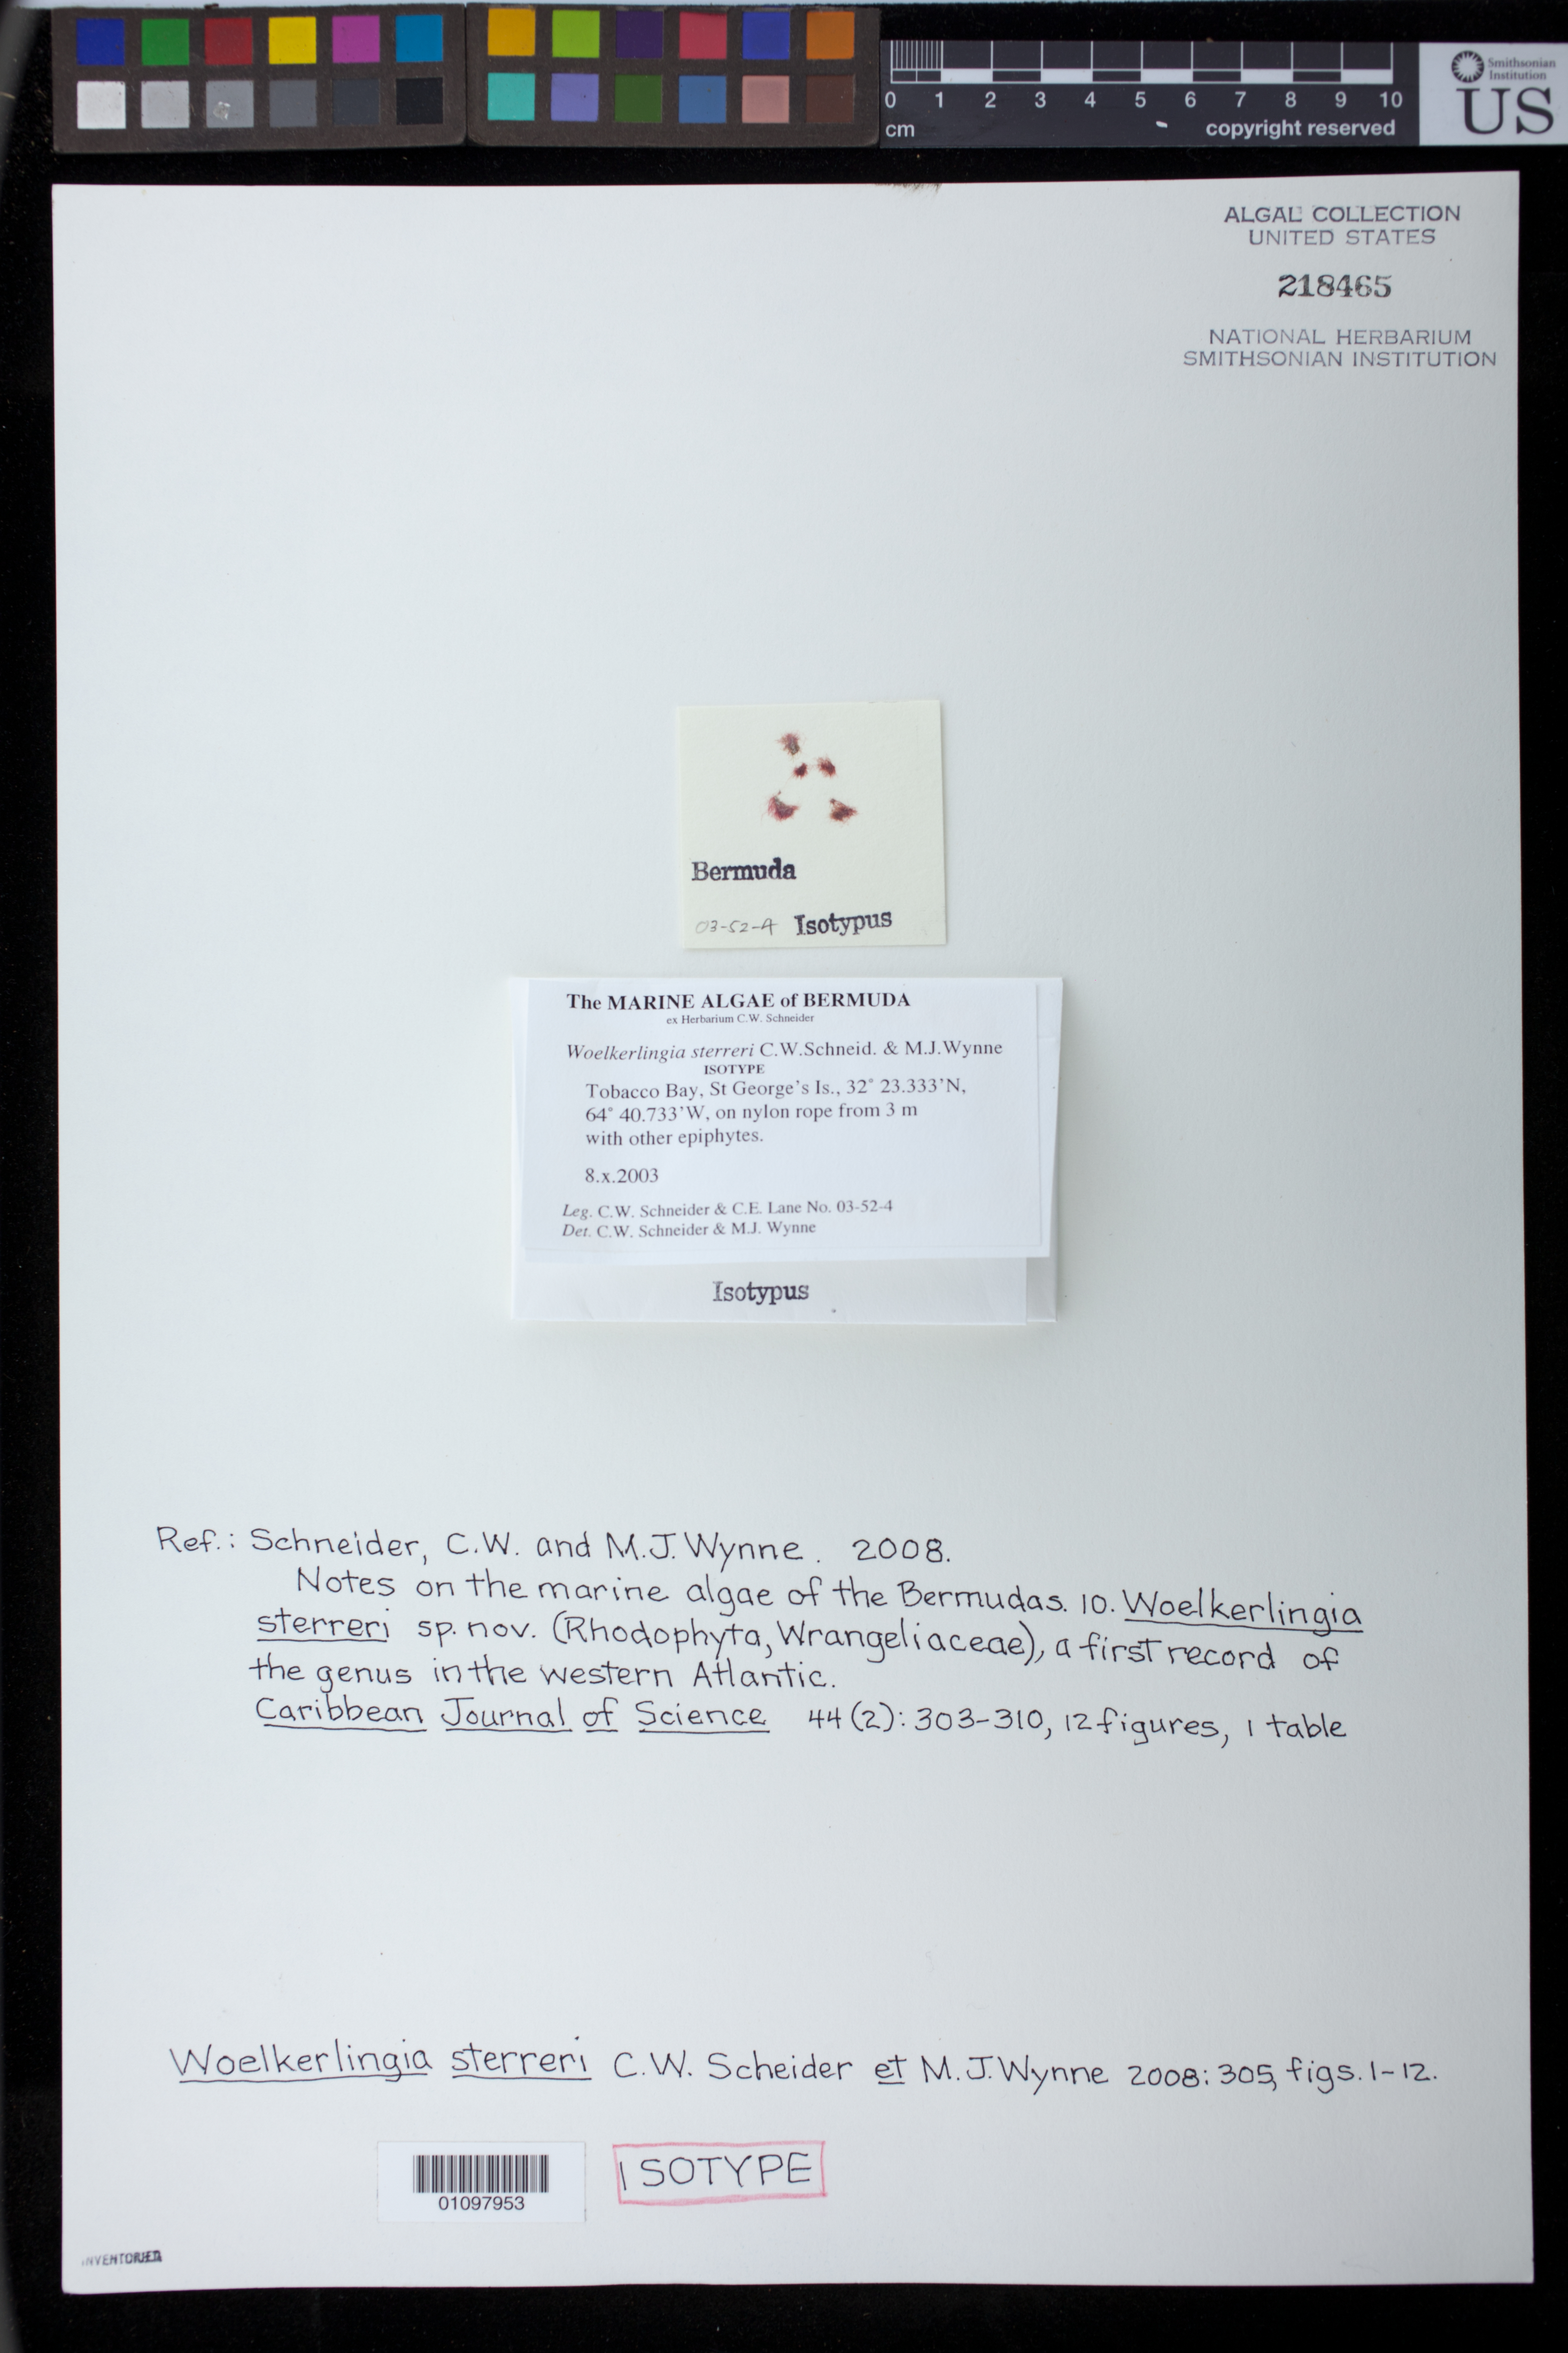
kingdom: Plantae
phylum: Rhodophyta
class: Florideophyceae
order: Ceramiales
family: Wrangeliaceae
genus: Woelkerlingia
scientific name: Woelkerlingia sterreri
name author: C.W. Schneid. & M.J. Wynne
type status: Isotype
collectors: C. W. Schneider & C. E. Lane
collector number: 03-52-4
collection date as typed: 08 Oct 2003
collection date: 2003-10-08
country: Bermuda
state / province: Saint George's (parish)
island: St. George's Island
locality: Tobacco Bay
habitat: On a discarded piece of nylon rope from 3 m with other epiphytes.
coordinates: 32° 23.333'N, 64° 40.733'W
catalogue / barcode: US 218465